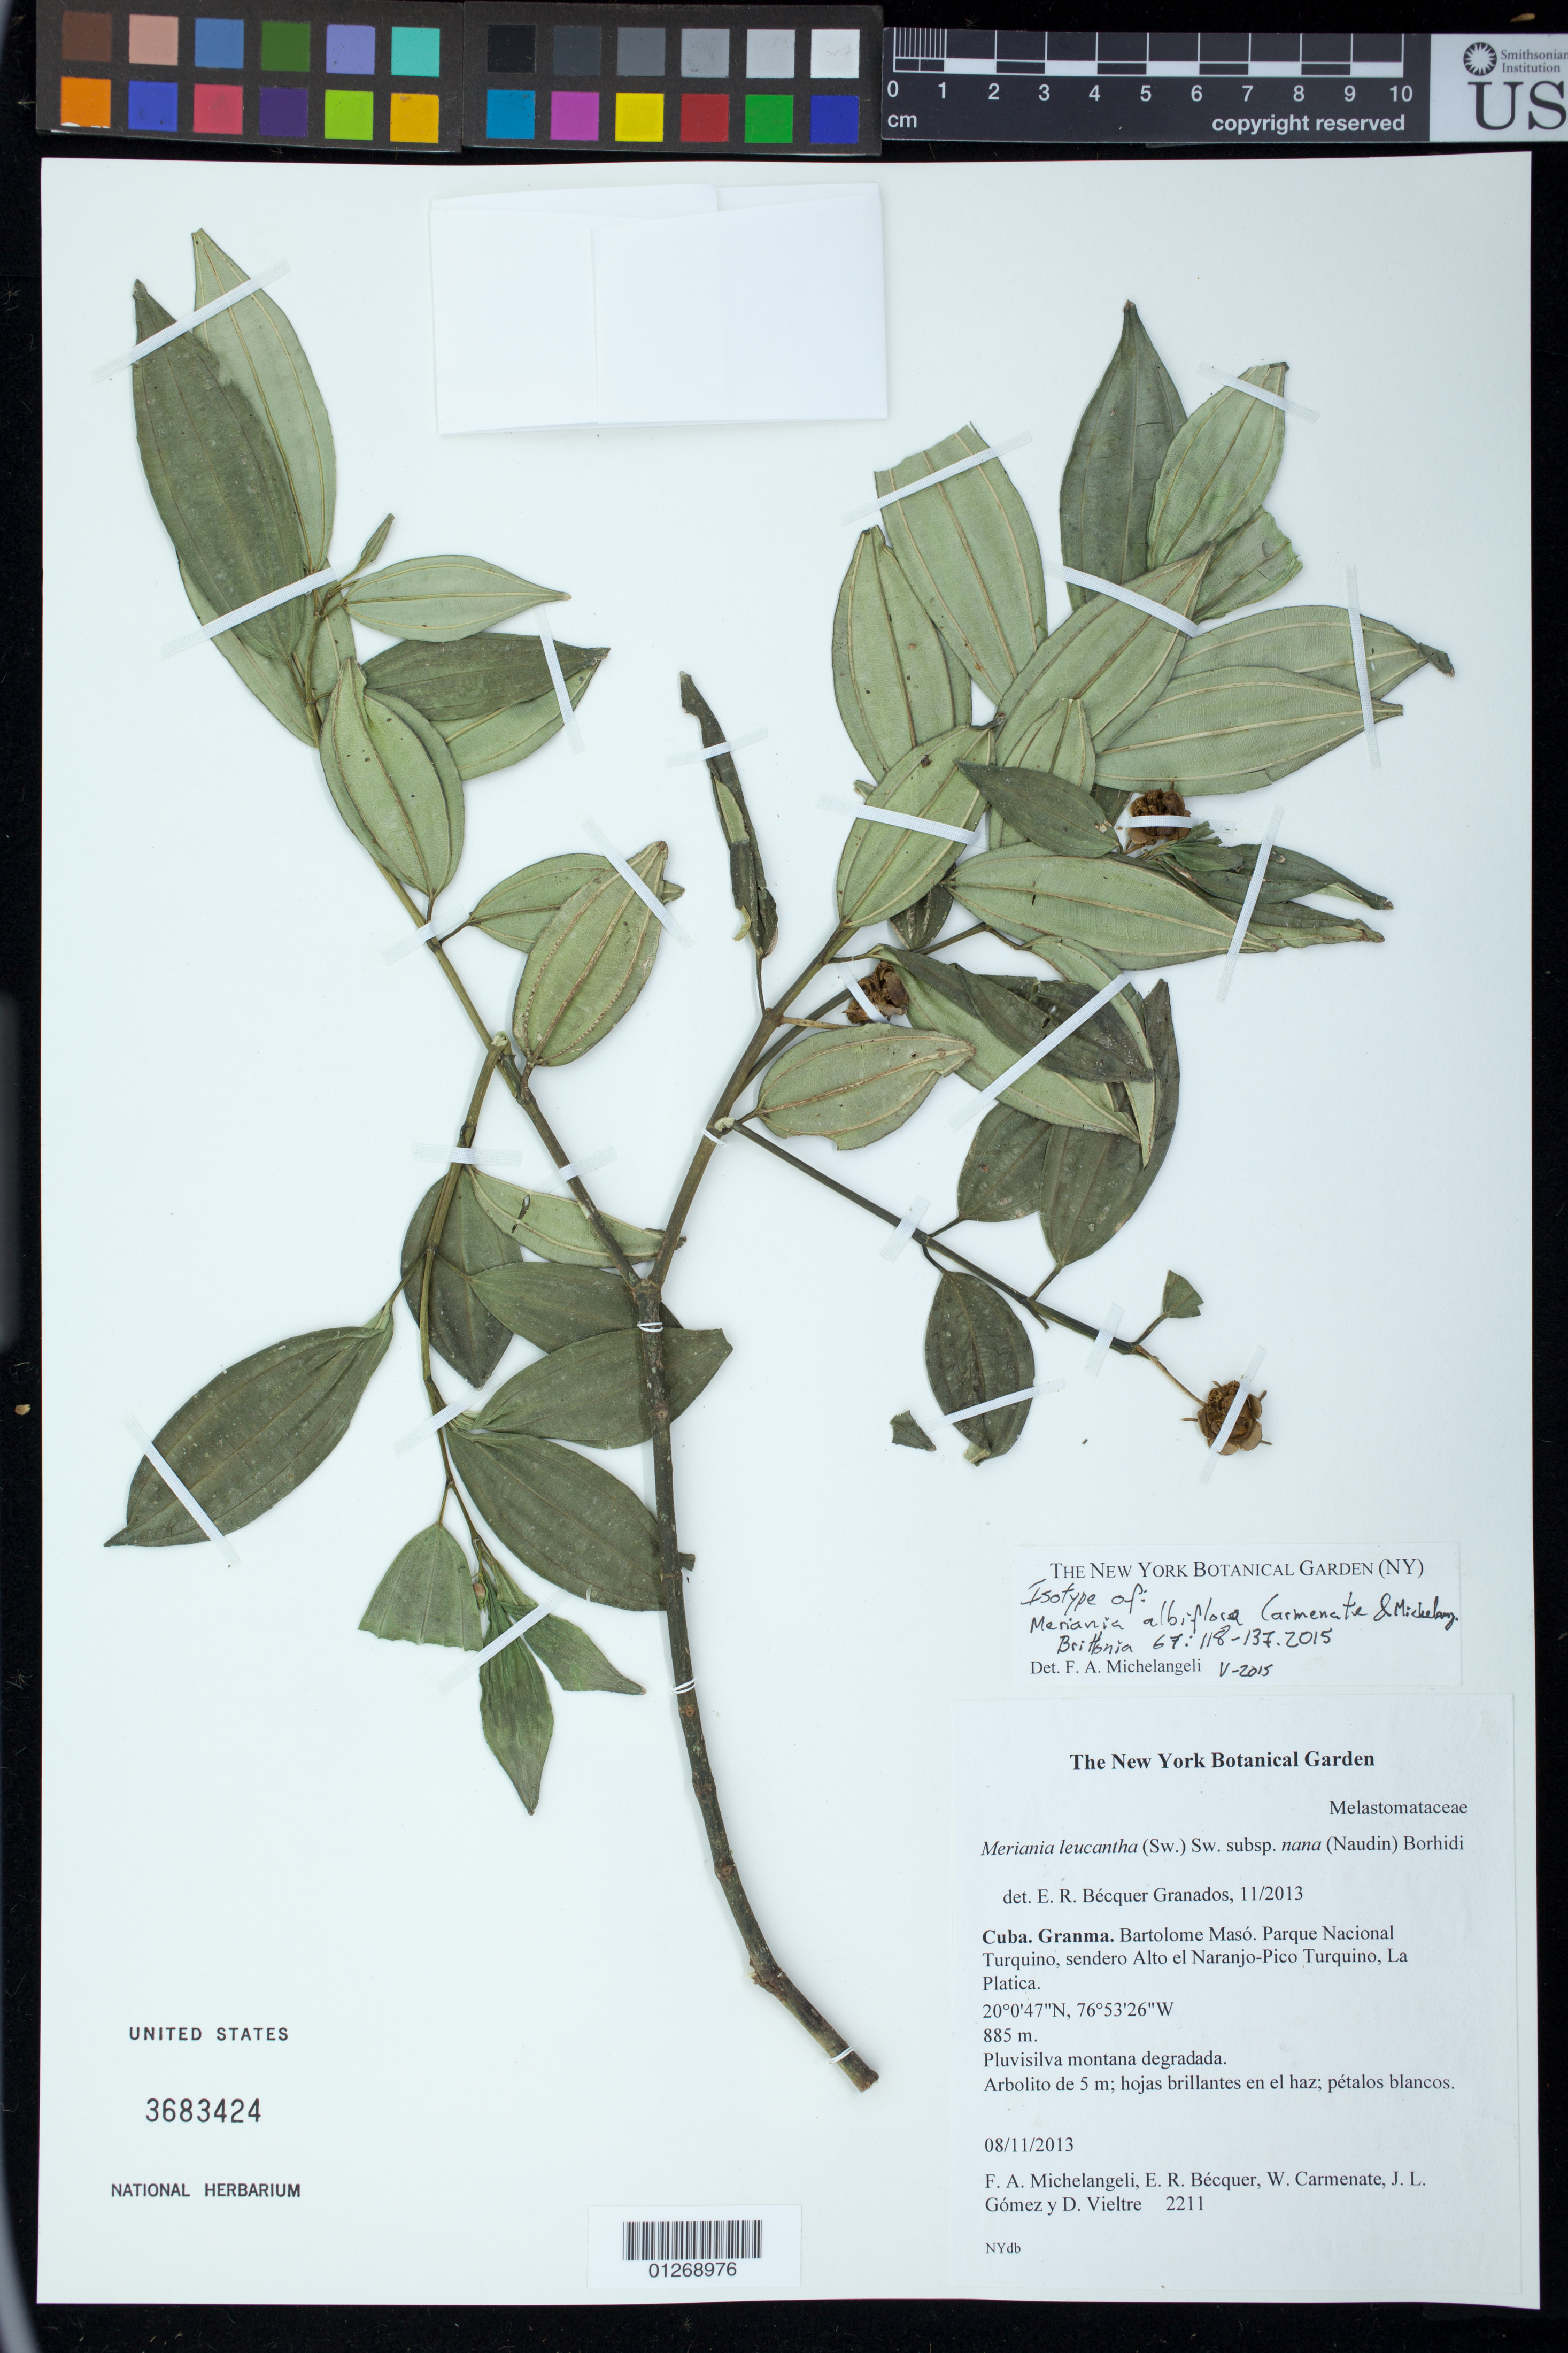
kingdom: Plantae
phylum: Tracheophyta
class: Magnoliopsida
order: Myrtales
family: Melastomataceae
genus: Meriania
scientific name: Meriania albiflora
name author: Carmenate & Michelang.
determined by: Michelangeli, F. A.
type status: Isotype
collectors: F. A. Michelangeli, E. R. Bécquer Granados, W. Carmenate, J. Gómez & D. Vieltre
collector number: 2211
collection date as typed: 08/11/2013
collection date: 2013-11-08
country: Cuba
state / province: Granma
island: Cuba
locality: Cuba. Grranma. Bartolome Masó. Parque Nacional Turquino, sendero Alto el Naranjo-Pico Turquino, La Platica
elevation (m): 885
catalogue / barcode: US 3683424